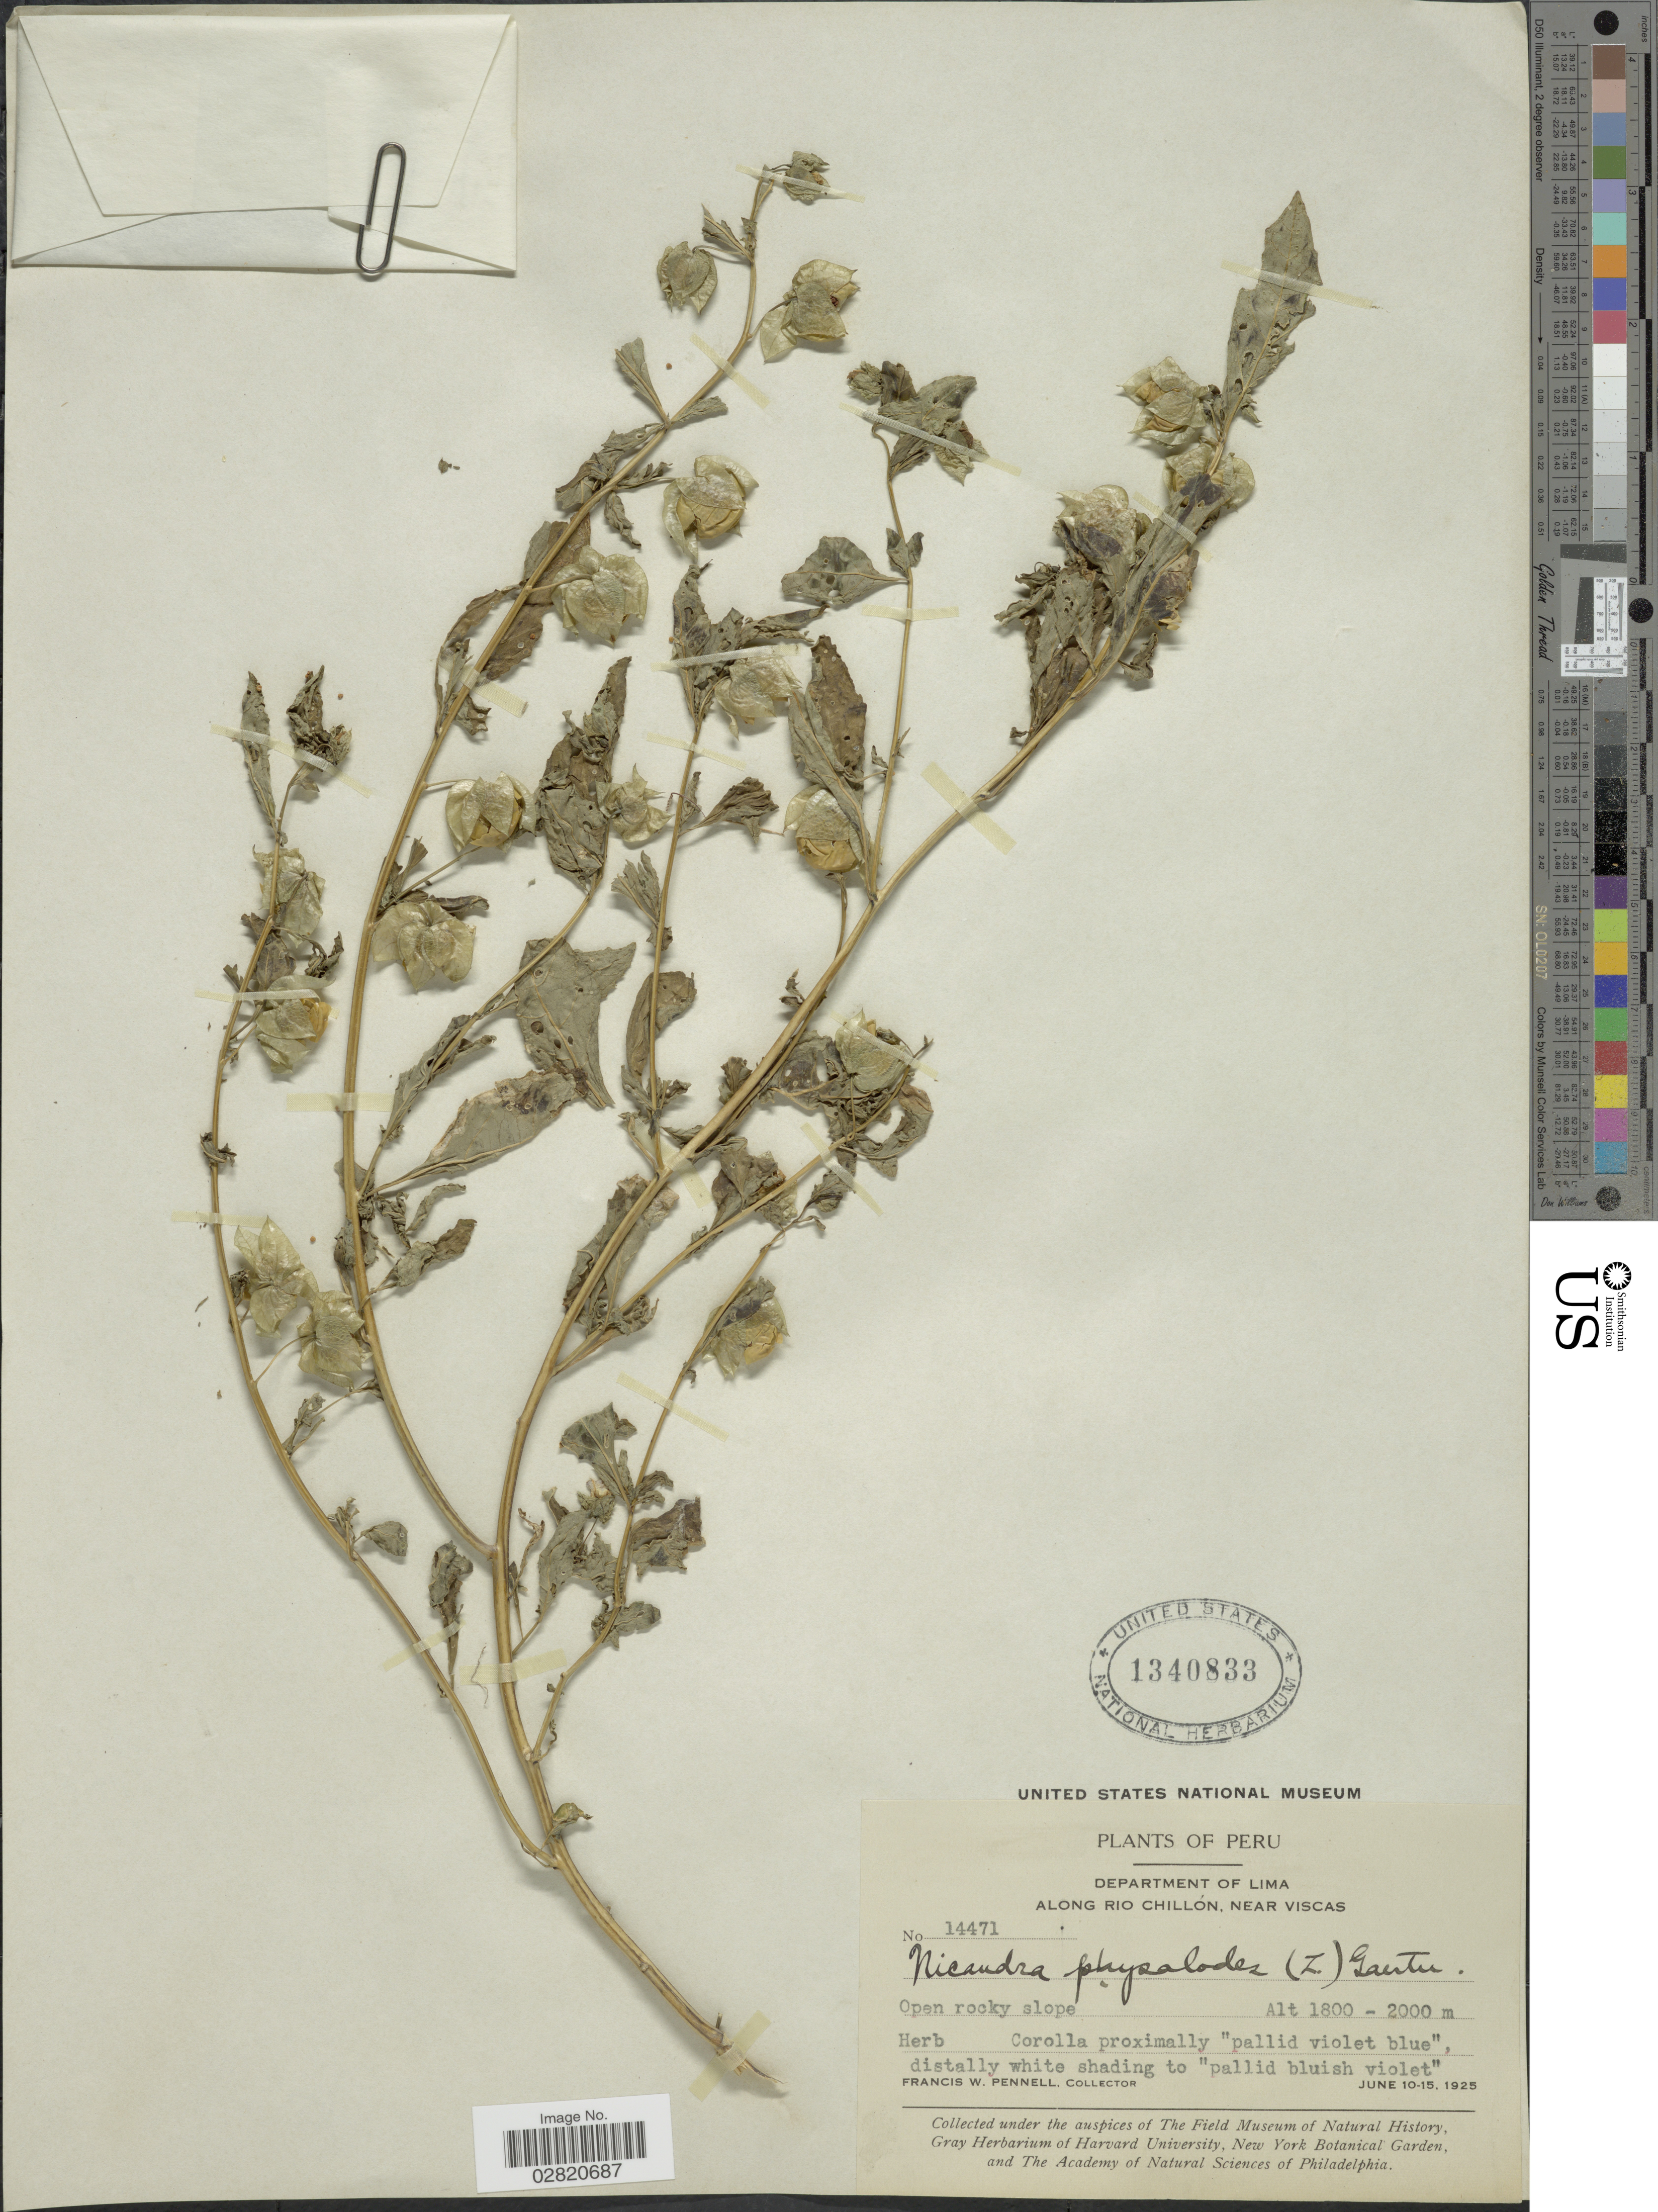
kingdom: Plantae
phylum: Tracheophyta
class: Magnoliopsida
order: Solanales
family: Solanaceae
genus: Nicandra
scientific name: Nicandra physalodes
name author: (L.) Gaertn.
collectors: F. W. Pennell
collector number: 14471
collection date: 1925-06-10/1925-06-15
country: Peru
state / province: Lima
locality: Department of Lima. Along Rio Chillón, Near Viscas.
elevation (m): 1800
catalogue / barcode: US 1340833